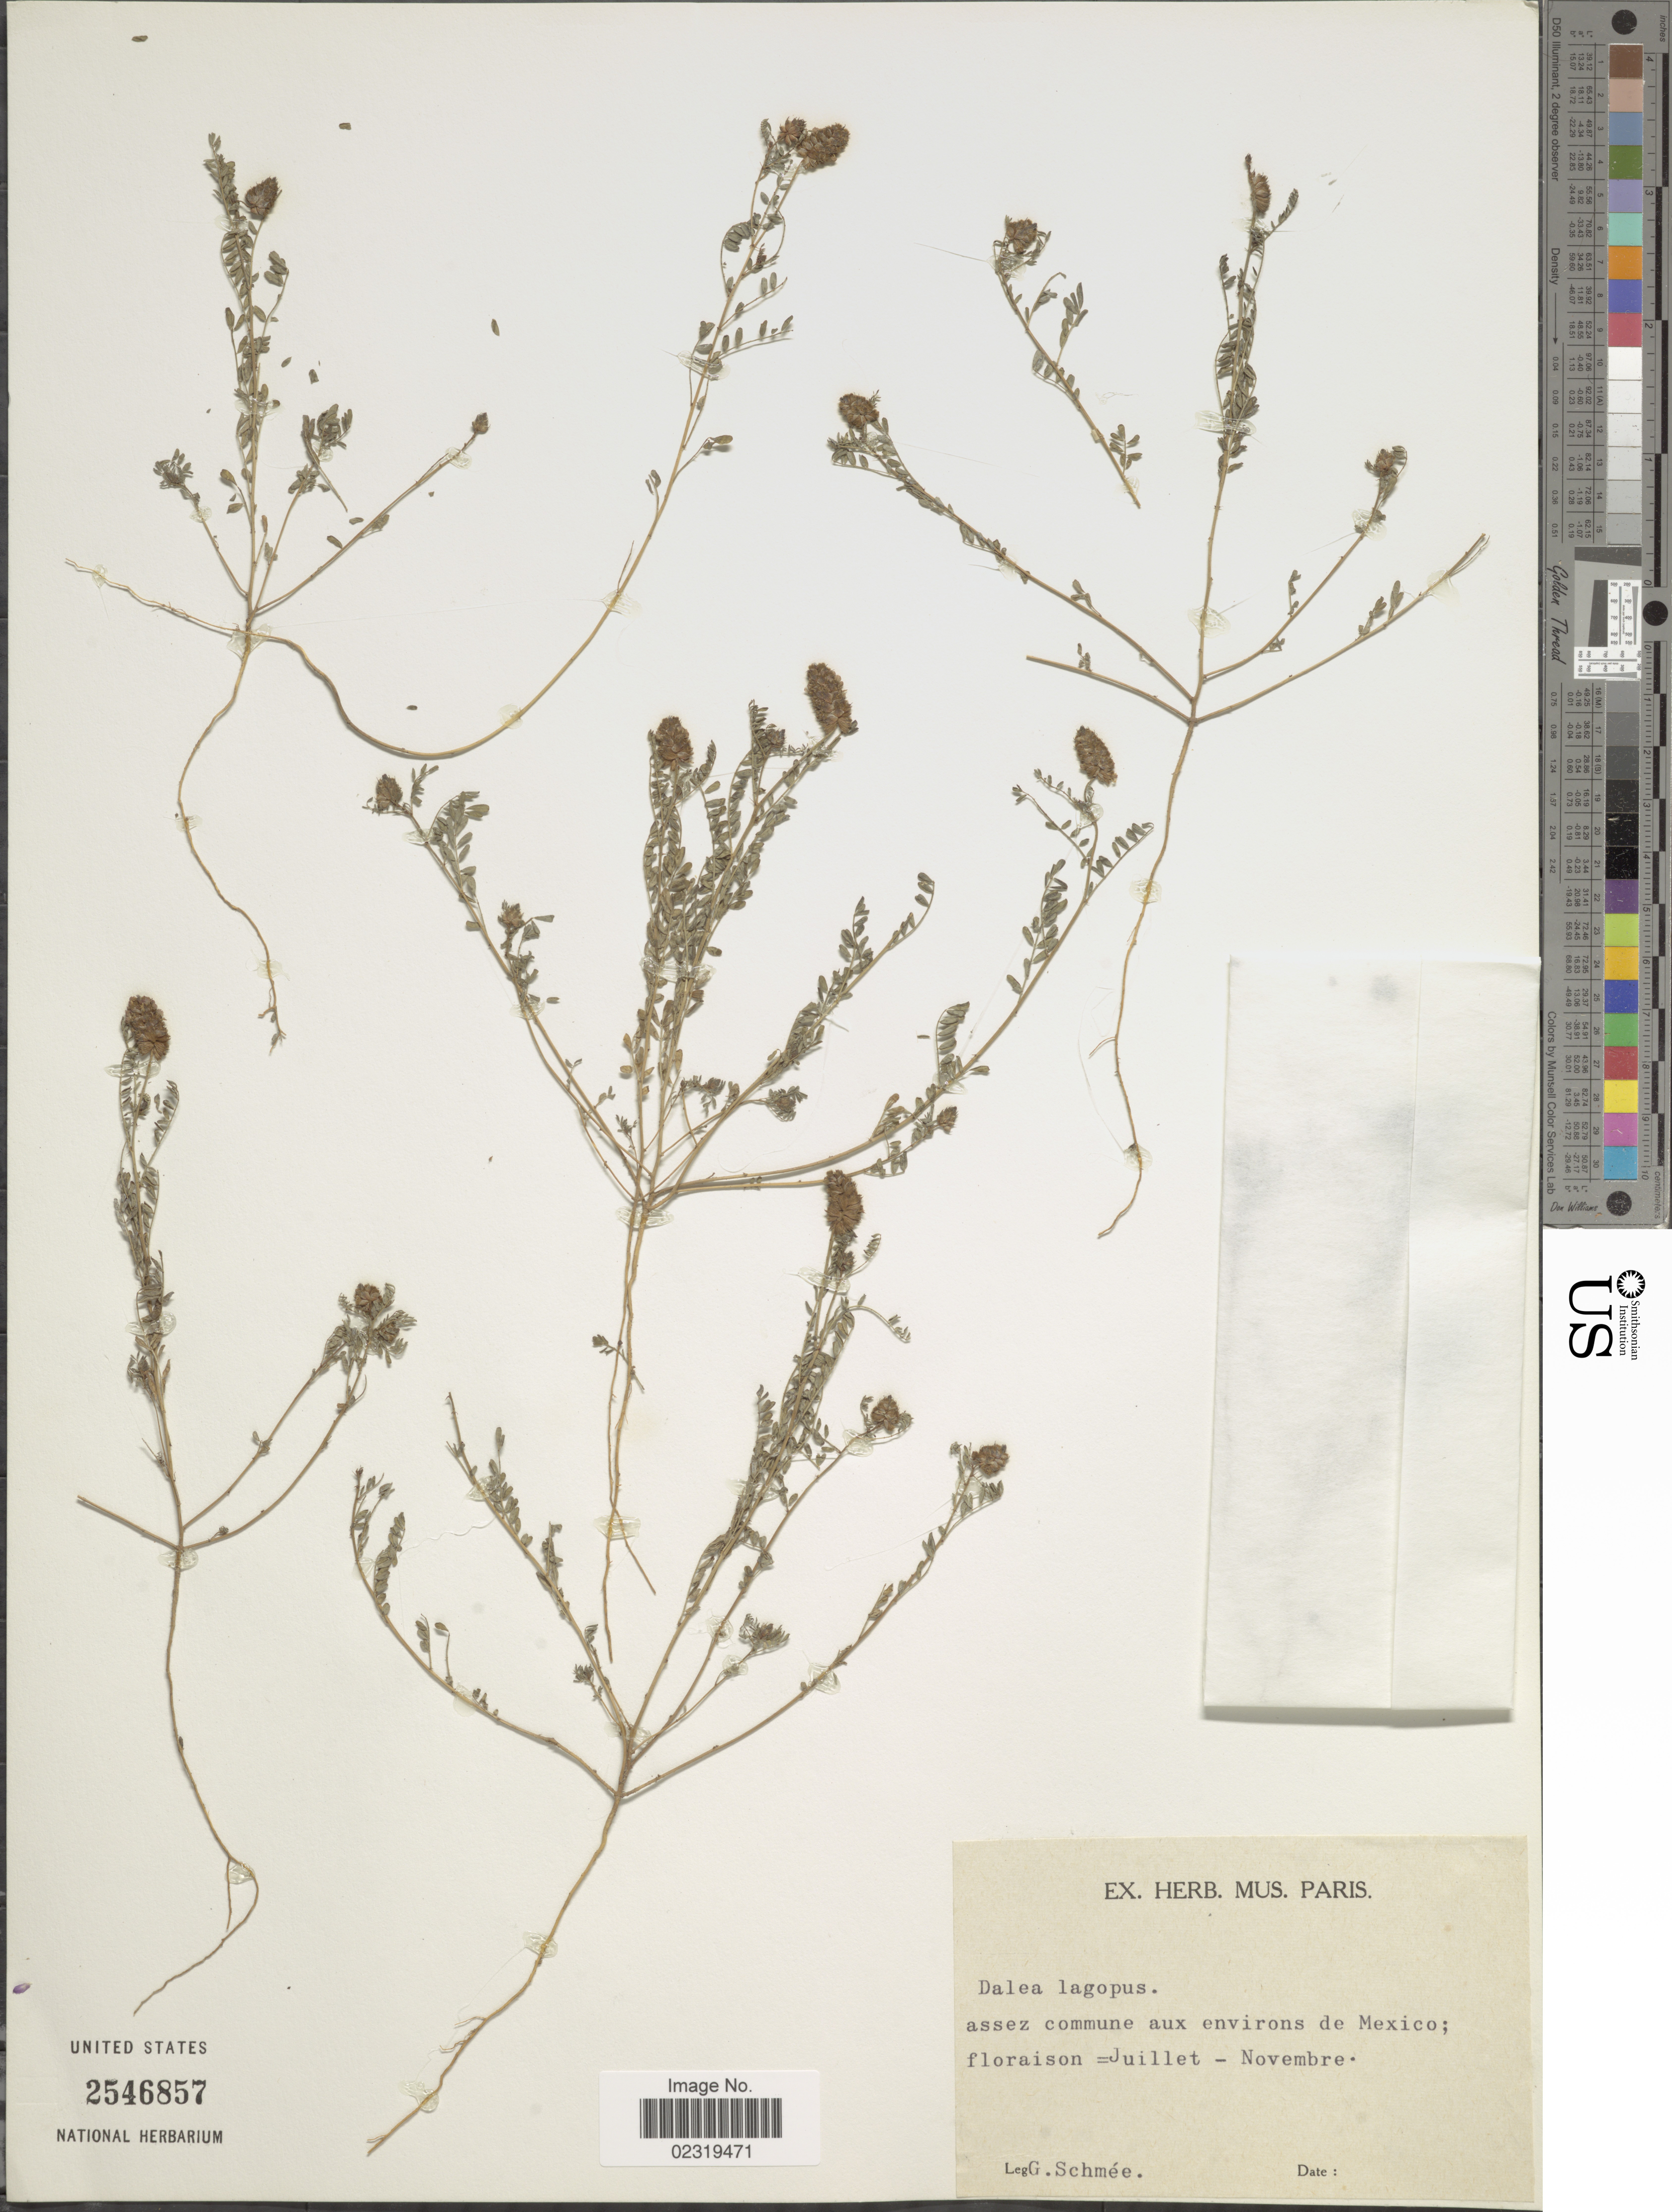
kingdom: Plantae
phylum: Tracheophyta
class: Magnoliopsida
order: Fabales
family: Fabaceae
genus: Dalea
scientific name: Dalea leporina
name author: (Aiton) Bullock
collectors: G. Schmée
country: Mexico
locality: Assez commune aux environs de Mexico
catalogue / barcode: US 2546857